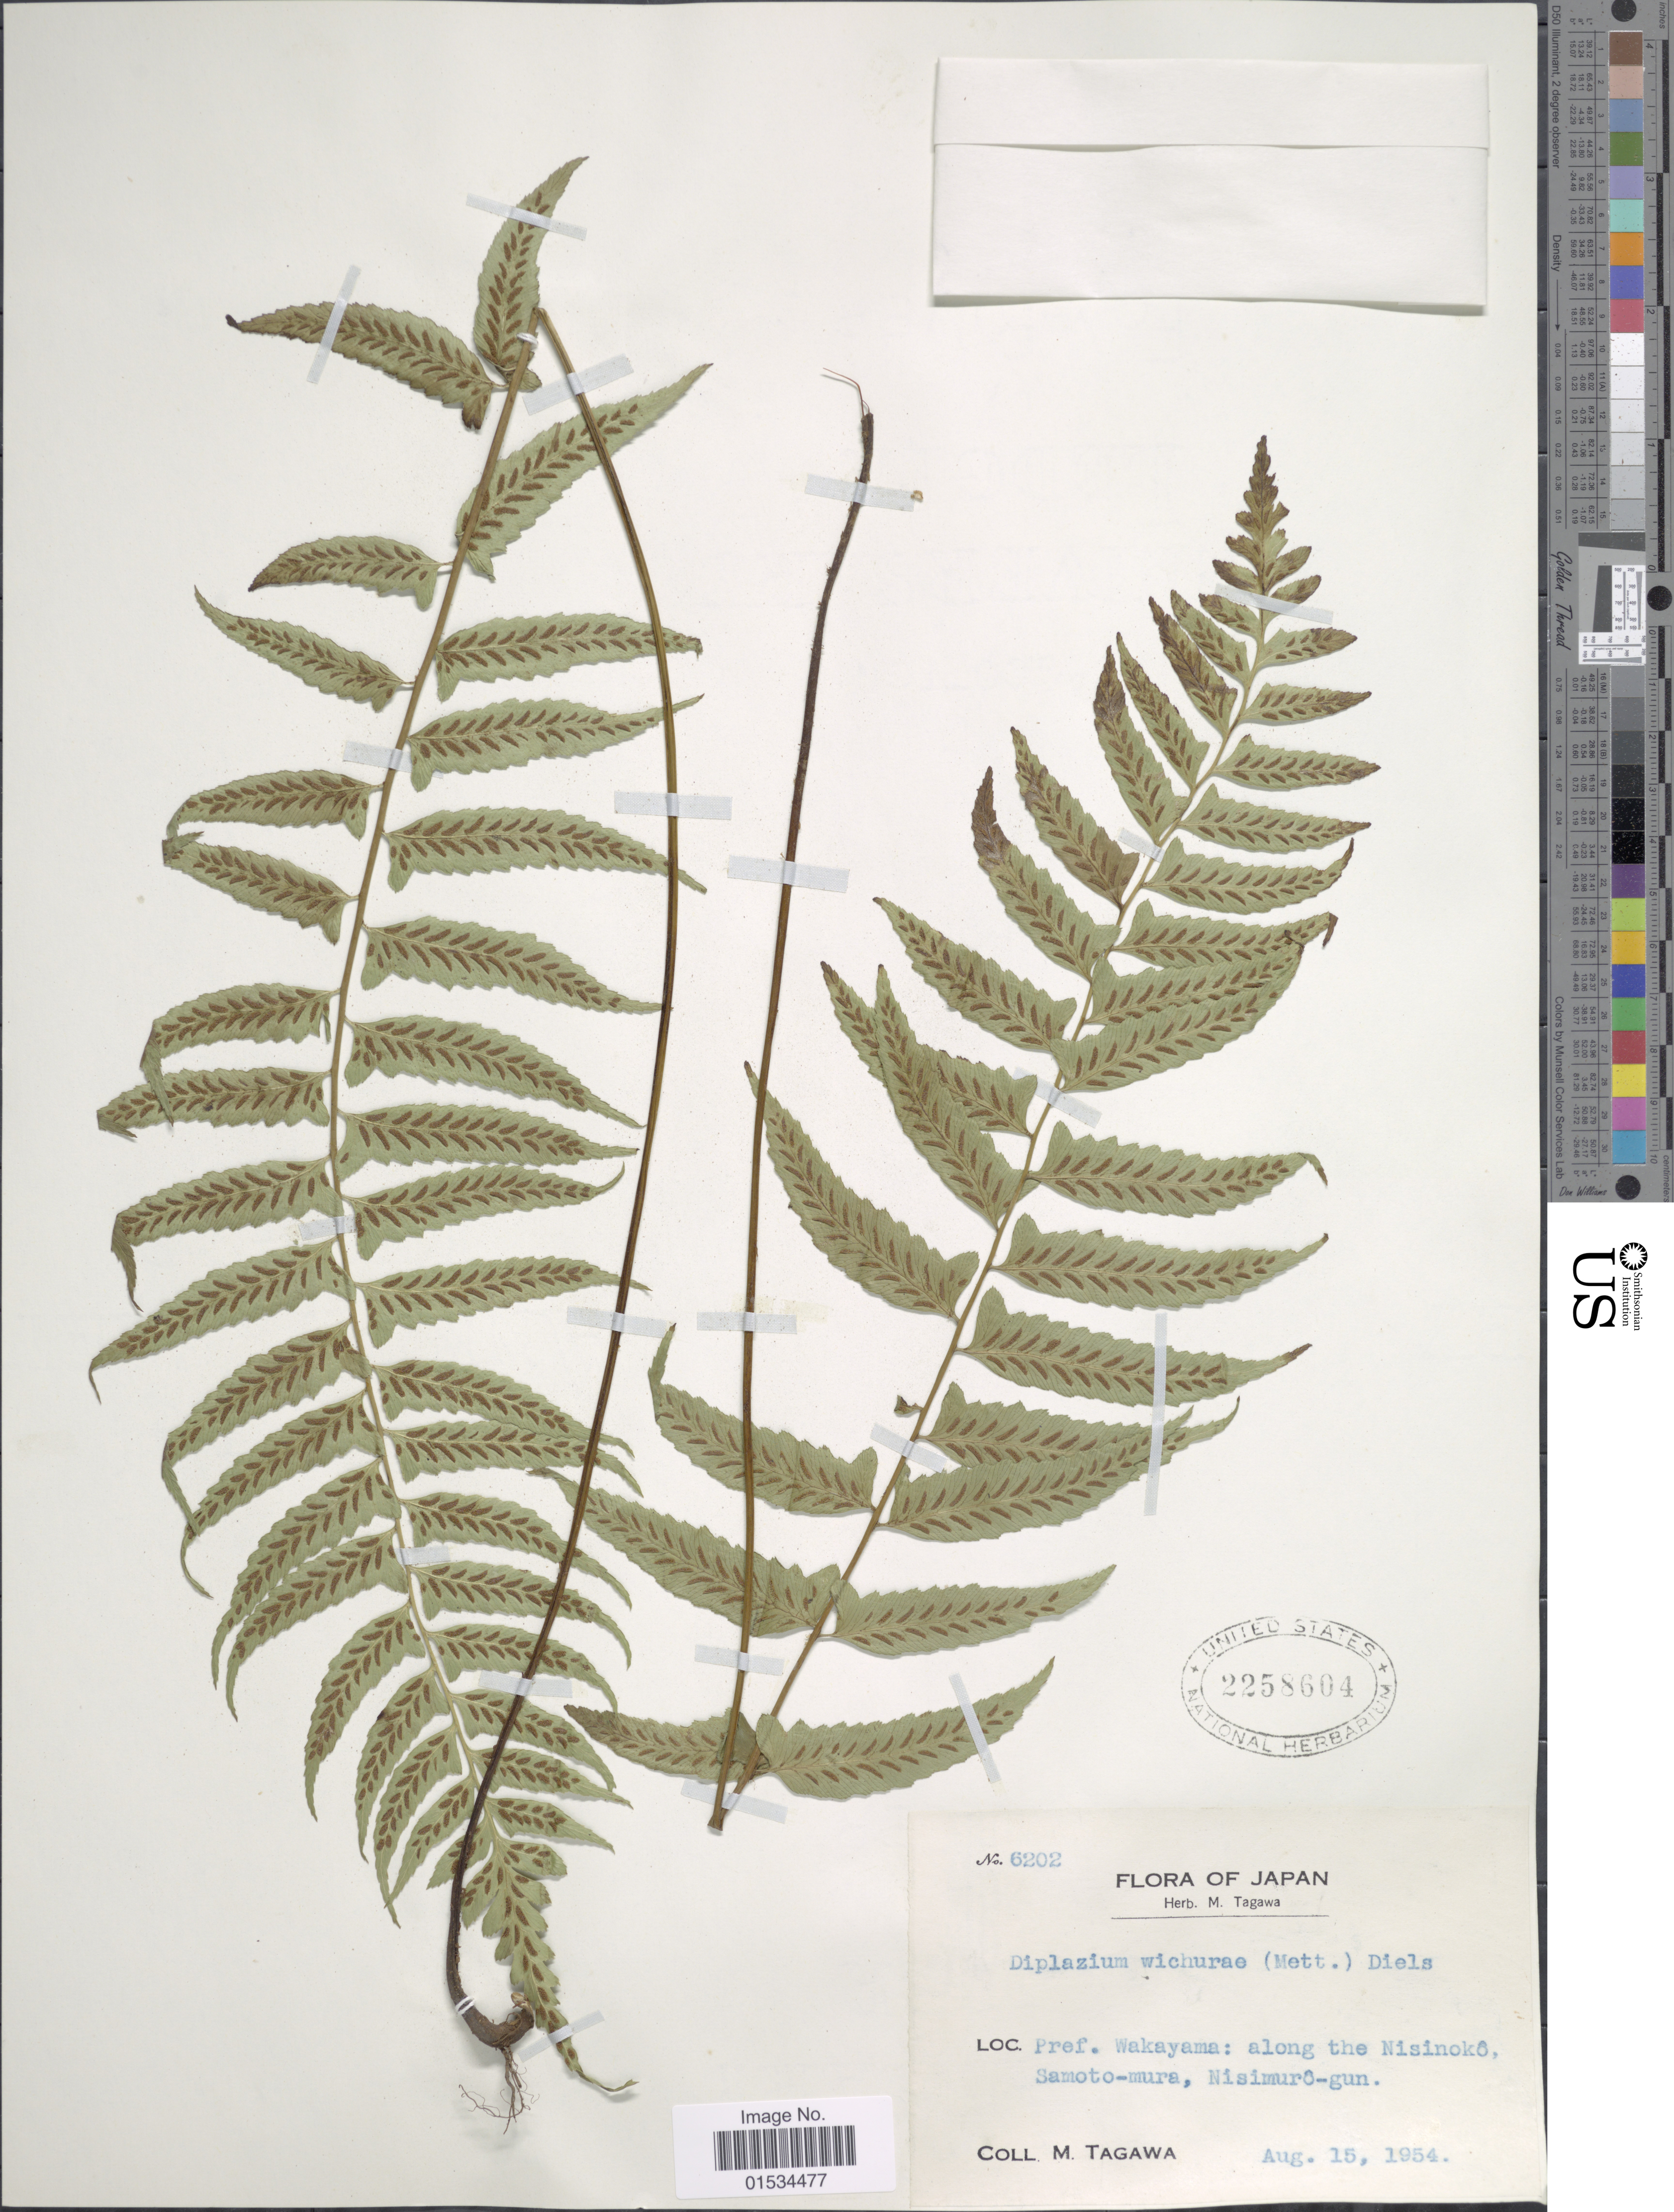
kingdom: Plantae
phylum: Tracheophyta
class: Polypodiopsida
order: Polypodiales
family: Athyriaceae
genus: Diplazium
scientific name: Diplazium wichurae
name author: (Mett.) Diels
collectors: M. Tagawa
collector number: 6202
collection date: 1954-08-15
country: Japan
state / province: Wakayama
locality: Along the Nisinoko, Samoto-mura, Nisimuro-gun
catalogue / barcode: US 2258604